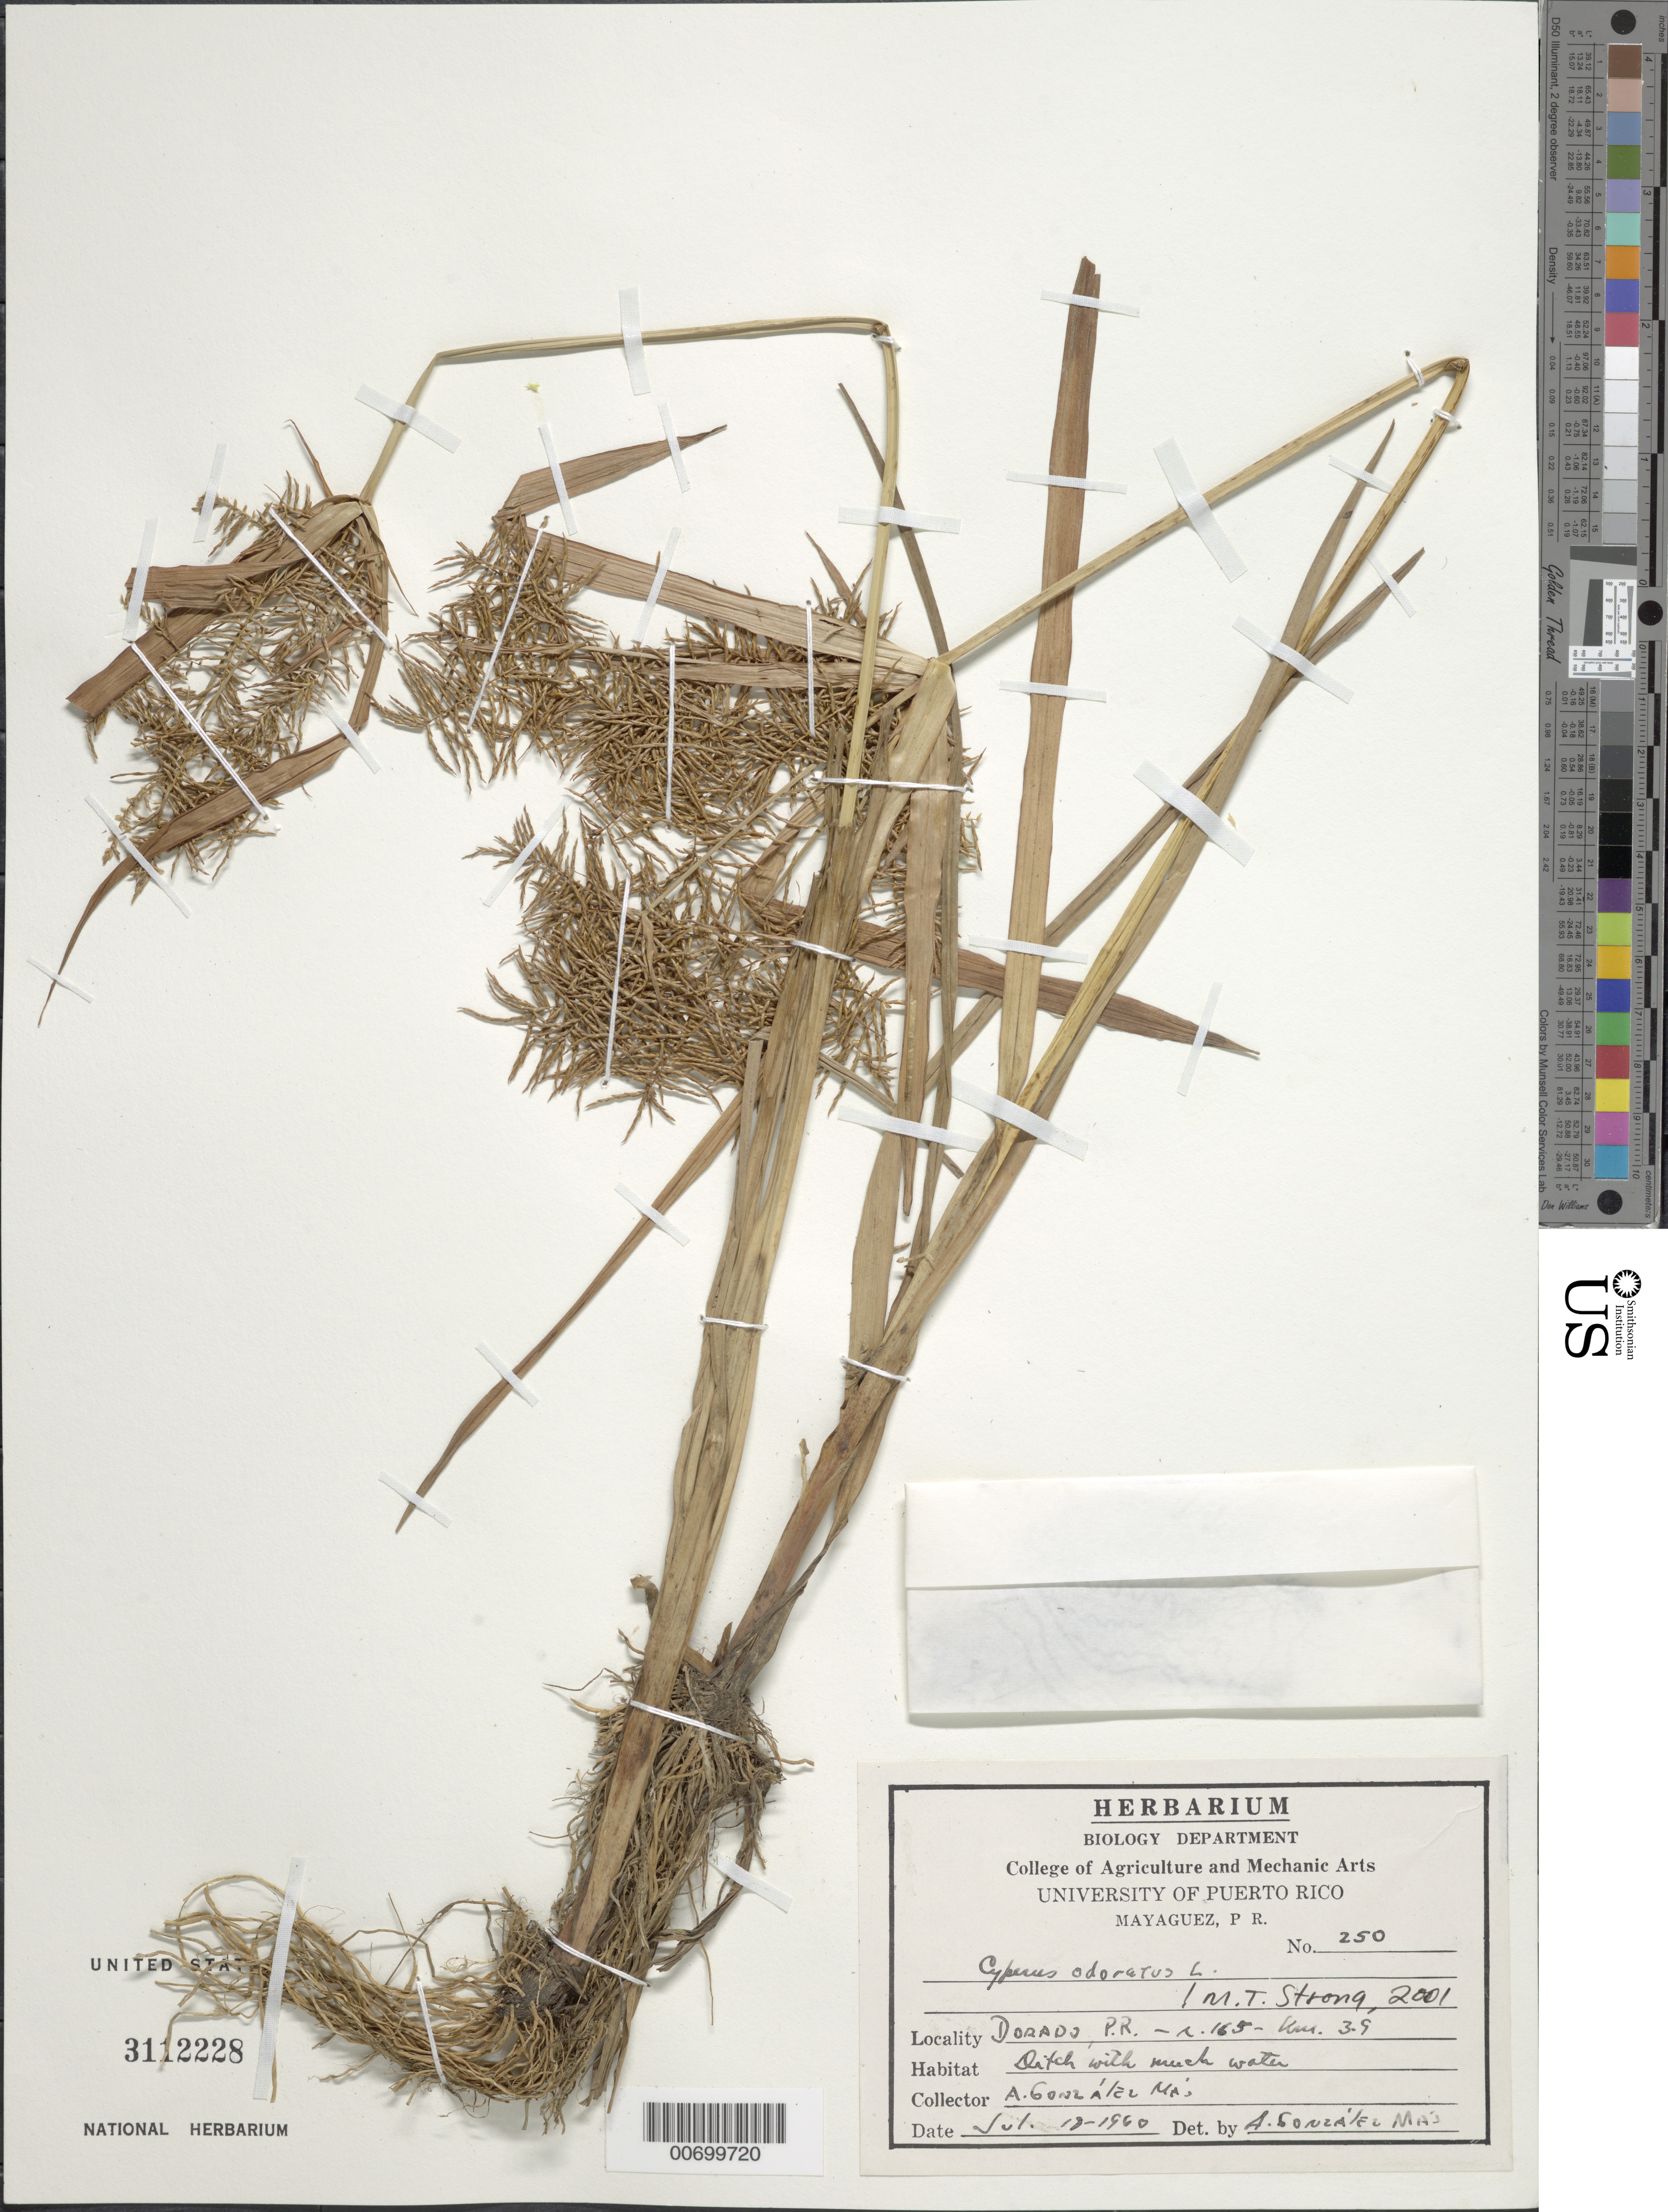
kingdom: Plantae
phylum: Tracheophyta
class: Liliopsida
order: Poales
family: Cyperaceae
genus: Cyperus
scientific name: Cyperus odoratus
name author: L.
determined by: Strong, M. T., (US), Smithsonian Institution - National Museum of Natural History (UNITED STATES)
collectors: A. González Más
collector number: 250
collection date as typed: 12 Jul 1960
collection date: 1960-07-12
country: Puerto Rico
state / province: Dorado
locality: Dorado: Rd. 165, km 3.9.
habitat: Ditch with much water.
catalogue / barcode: US 3112228